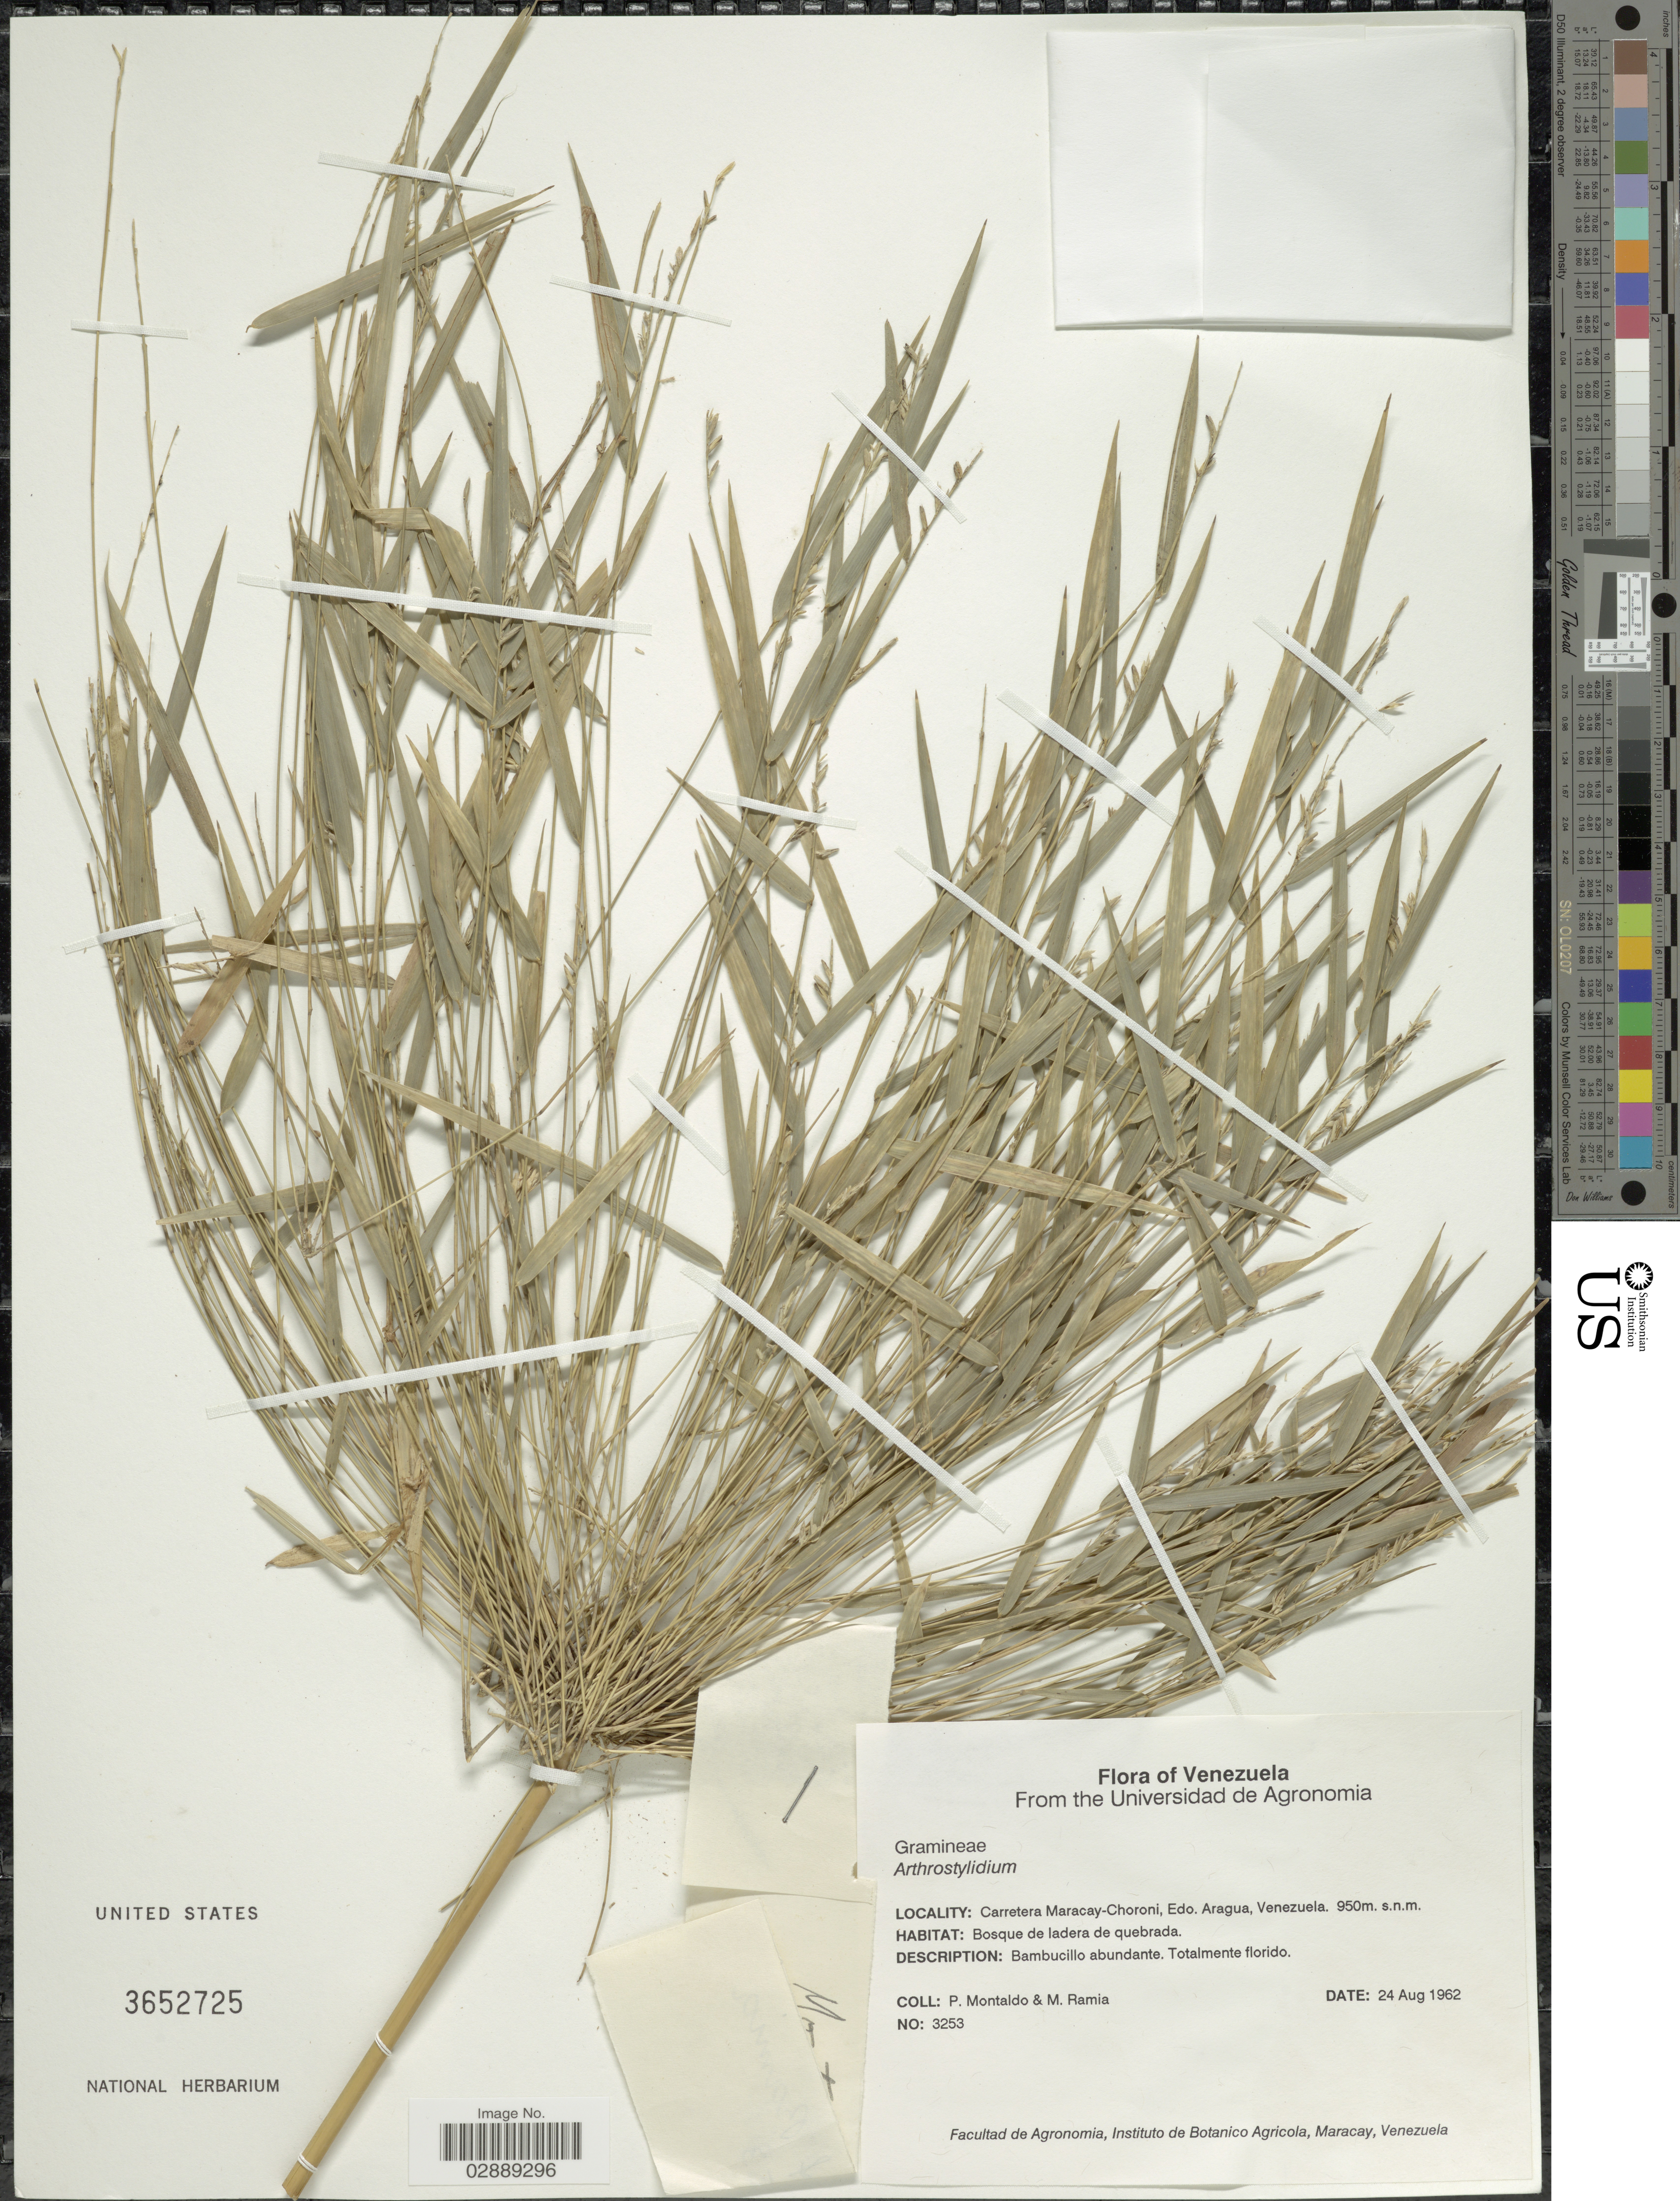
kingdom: Plantae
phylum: Tracheophyta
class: Liliopsida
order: Poales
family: Poaceae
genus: Arthrostylidium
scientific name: Arthrostylidium sp.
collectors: P. Montaldo & M. Ramia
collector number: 3253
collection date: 1962-08-24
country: Venezuela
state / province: Aragua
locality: Carretera Maracay-Choroni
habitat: Bosque de ladera de quebrada.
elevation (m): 950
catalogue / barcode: US 3652725